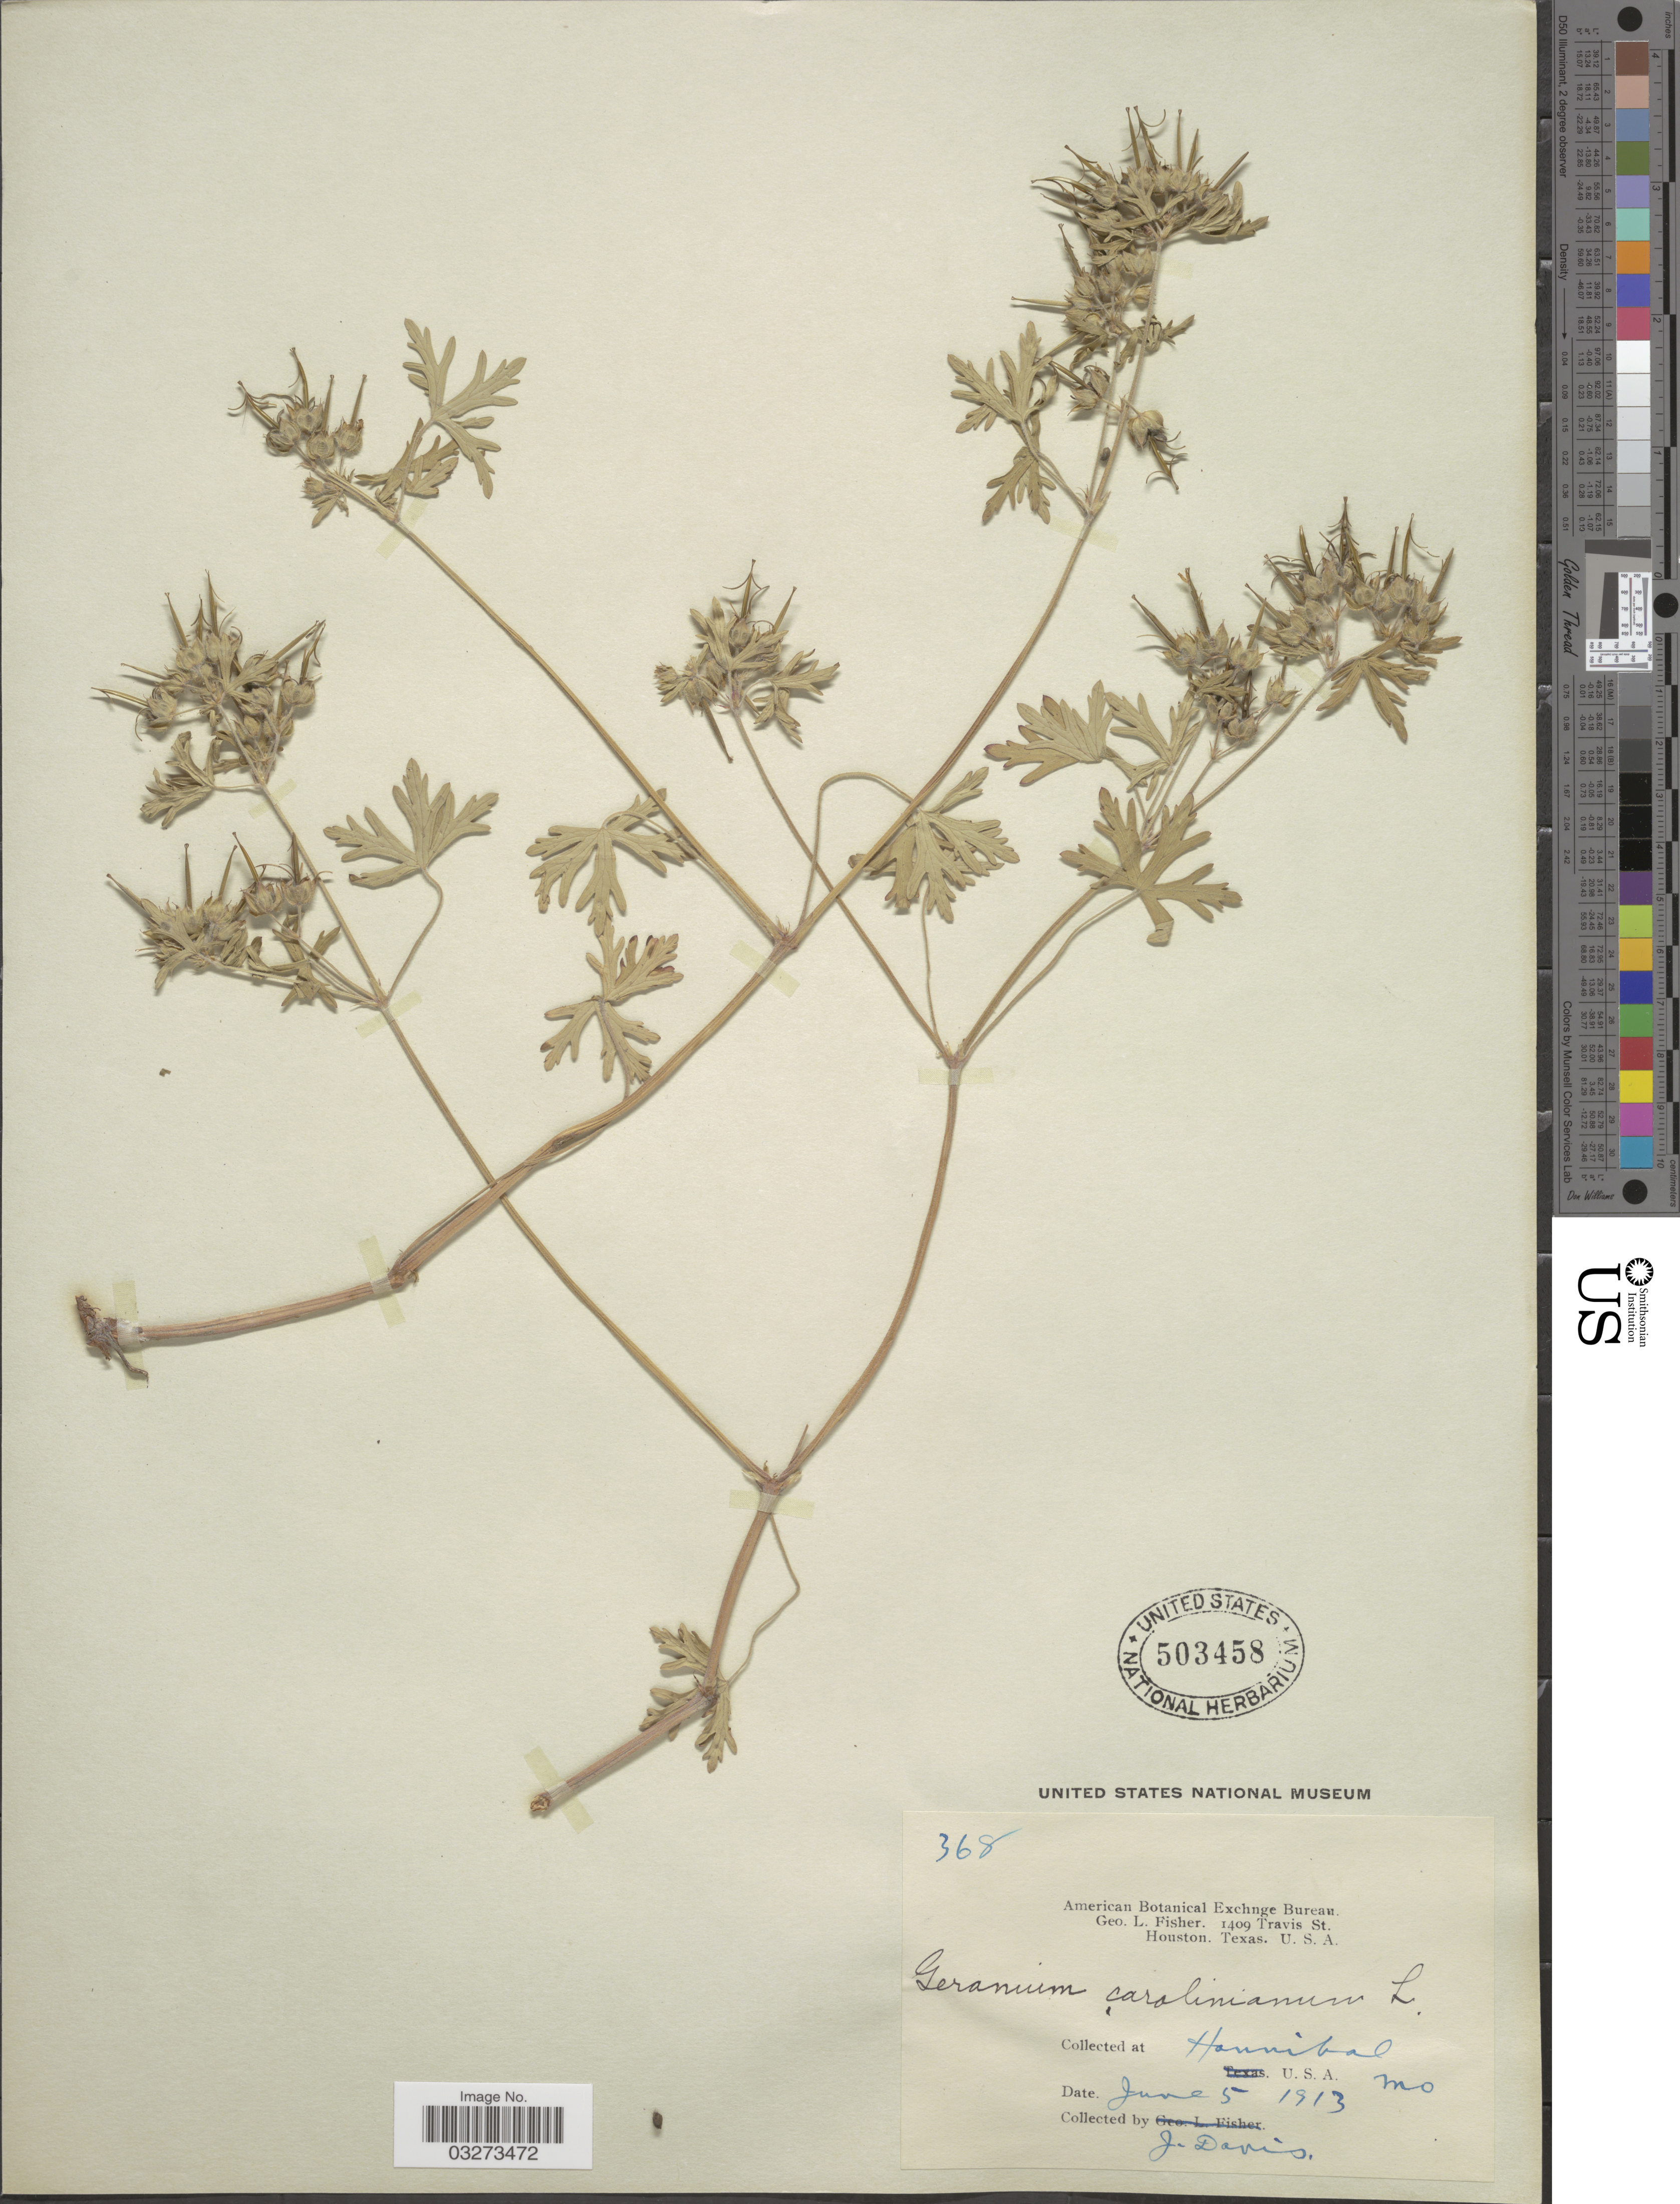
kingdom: Plantae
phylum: Tracheophyta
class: Magnoliopsida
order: Geraniales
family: Geraniaceae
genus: Geranium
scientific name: Geranium carolinianum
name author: L.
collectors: J. Davis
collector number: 368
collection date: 1913-06-05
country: United States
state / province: Missouri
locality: Hannibal.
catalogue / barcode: US 503458